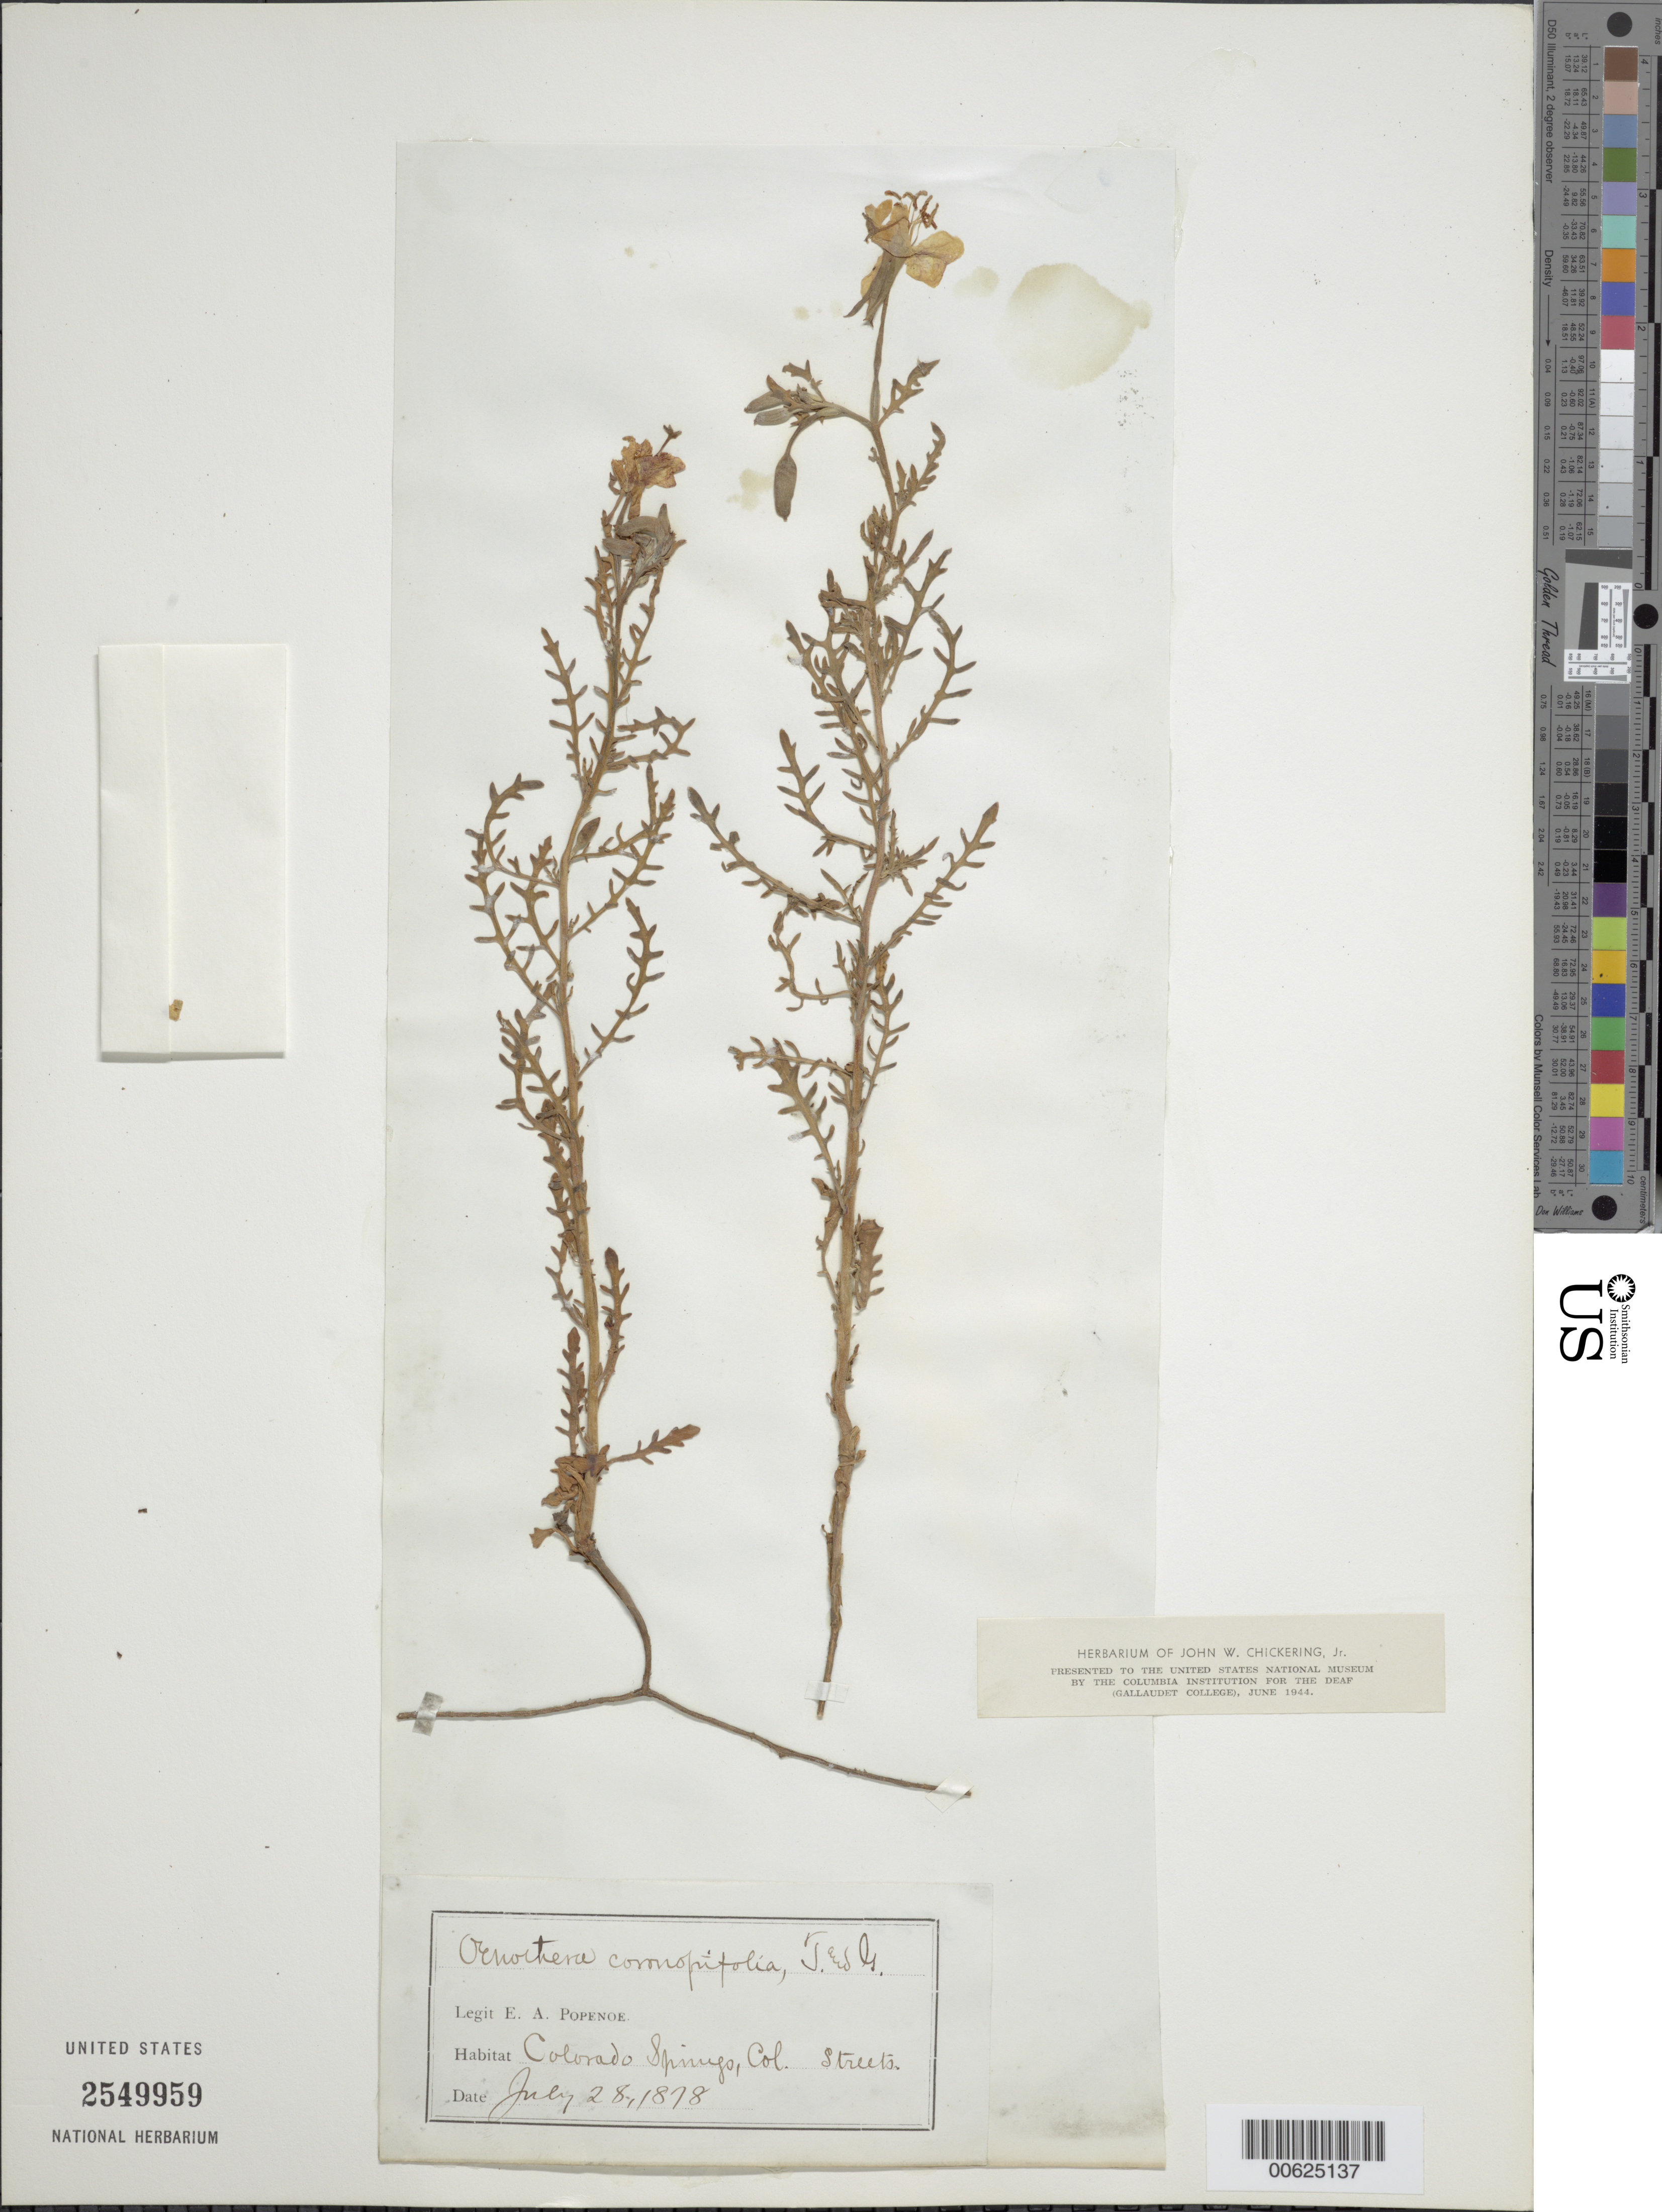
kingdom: Plantae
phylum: Tracheophyta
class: Magnoliopsida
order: Myrtales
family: Onagraceae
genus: Oenothera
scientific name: Oenothera coronopifolia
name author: Torr. & A. Gray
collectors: E. Popenoe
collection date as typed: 28 Jul 1878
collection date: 1878-07-28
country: United States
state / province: Colorado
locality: Colorado Springs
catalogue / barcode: US 2549959